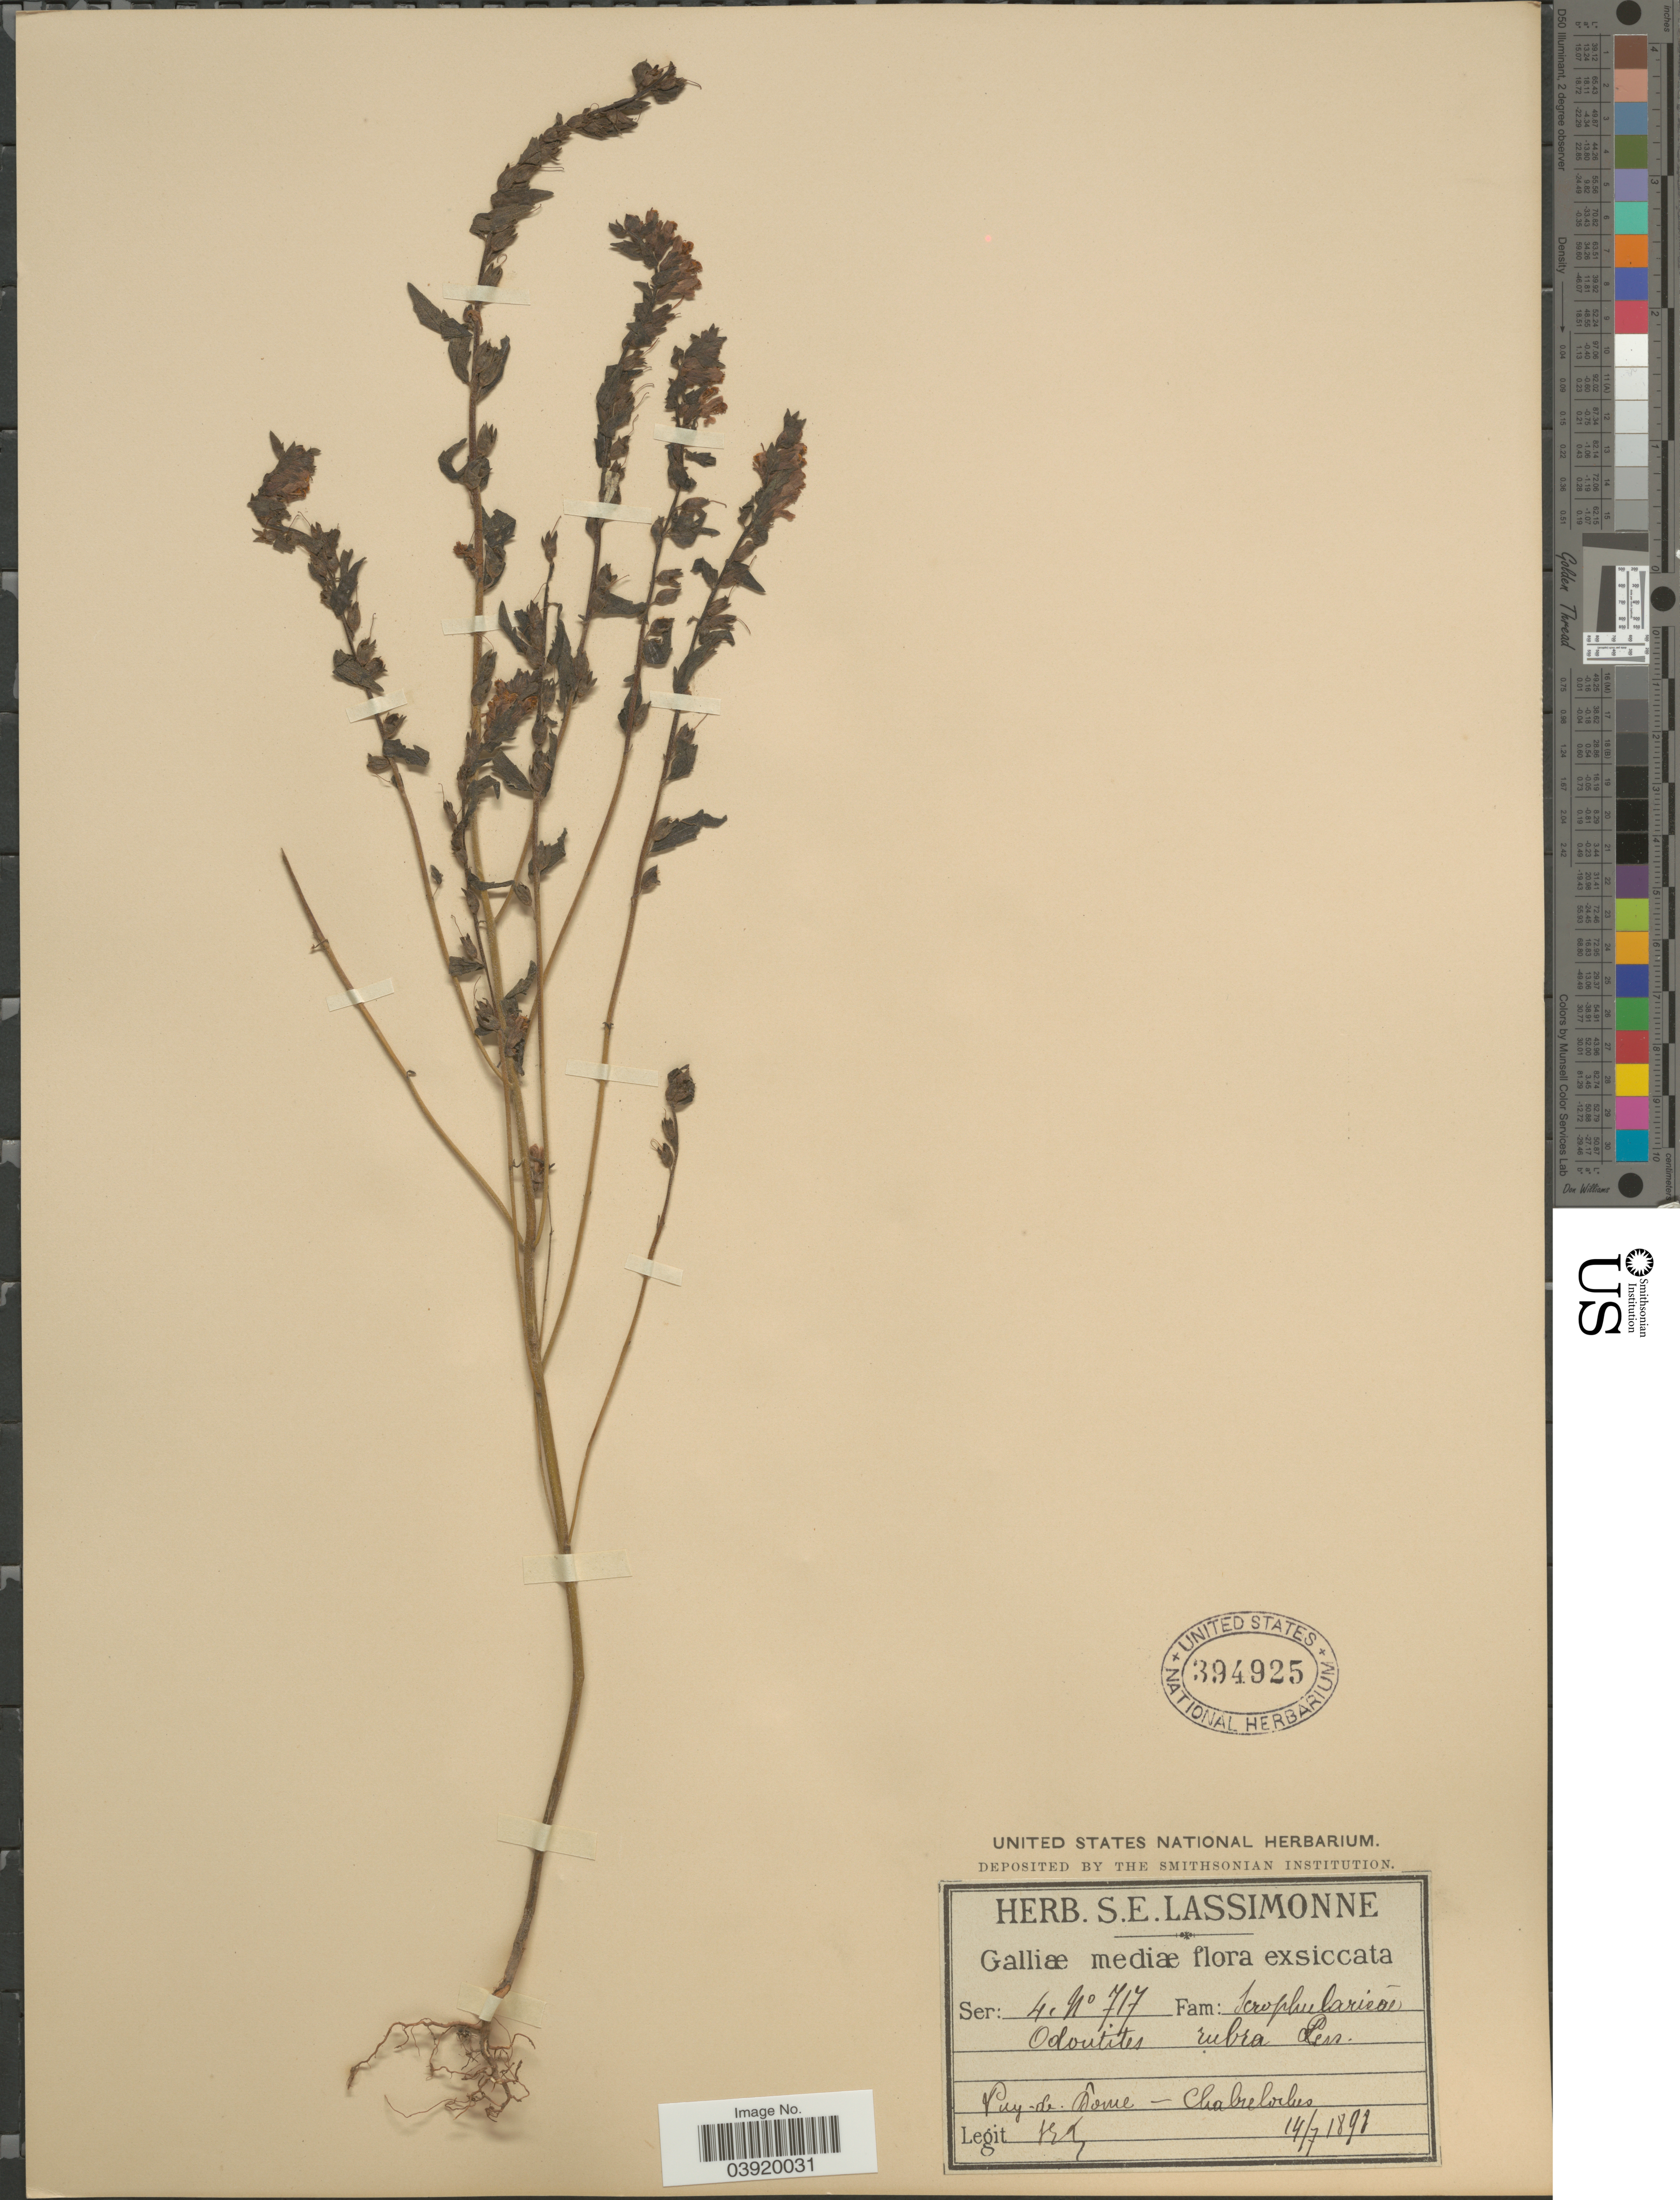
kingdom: Plantae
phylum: Tracheophyta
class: Magnoliopsida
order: Lamiales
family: Orobanchaceae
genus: Odontites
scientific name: Odontites vulgaris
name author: Moench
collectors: S. Lassimonne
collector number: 717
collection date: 1891-07-14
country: France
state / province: Auvergne-Rhône-Alpes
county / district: Puy-de-Dôme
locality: Galliæ mediæ. Puy-de-Dôme - Chabreloches.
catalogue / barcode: US 394925